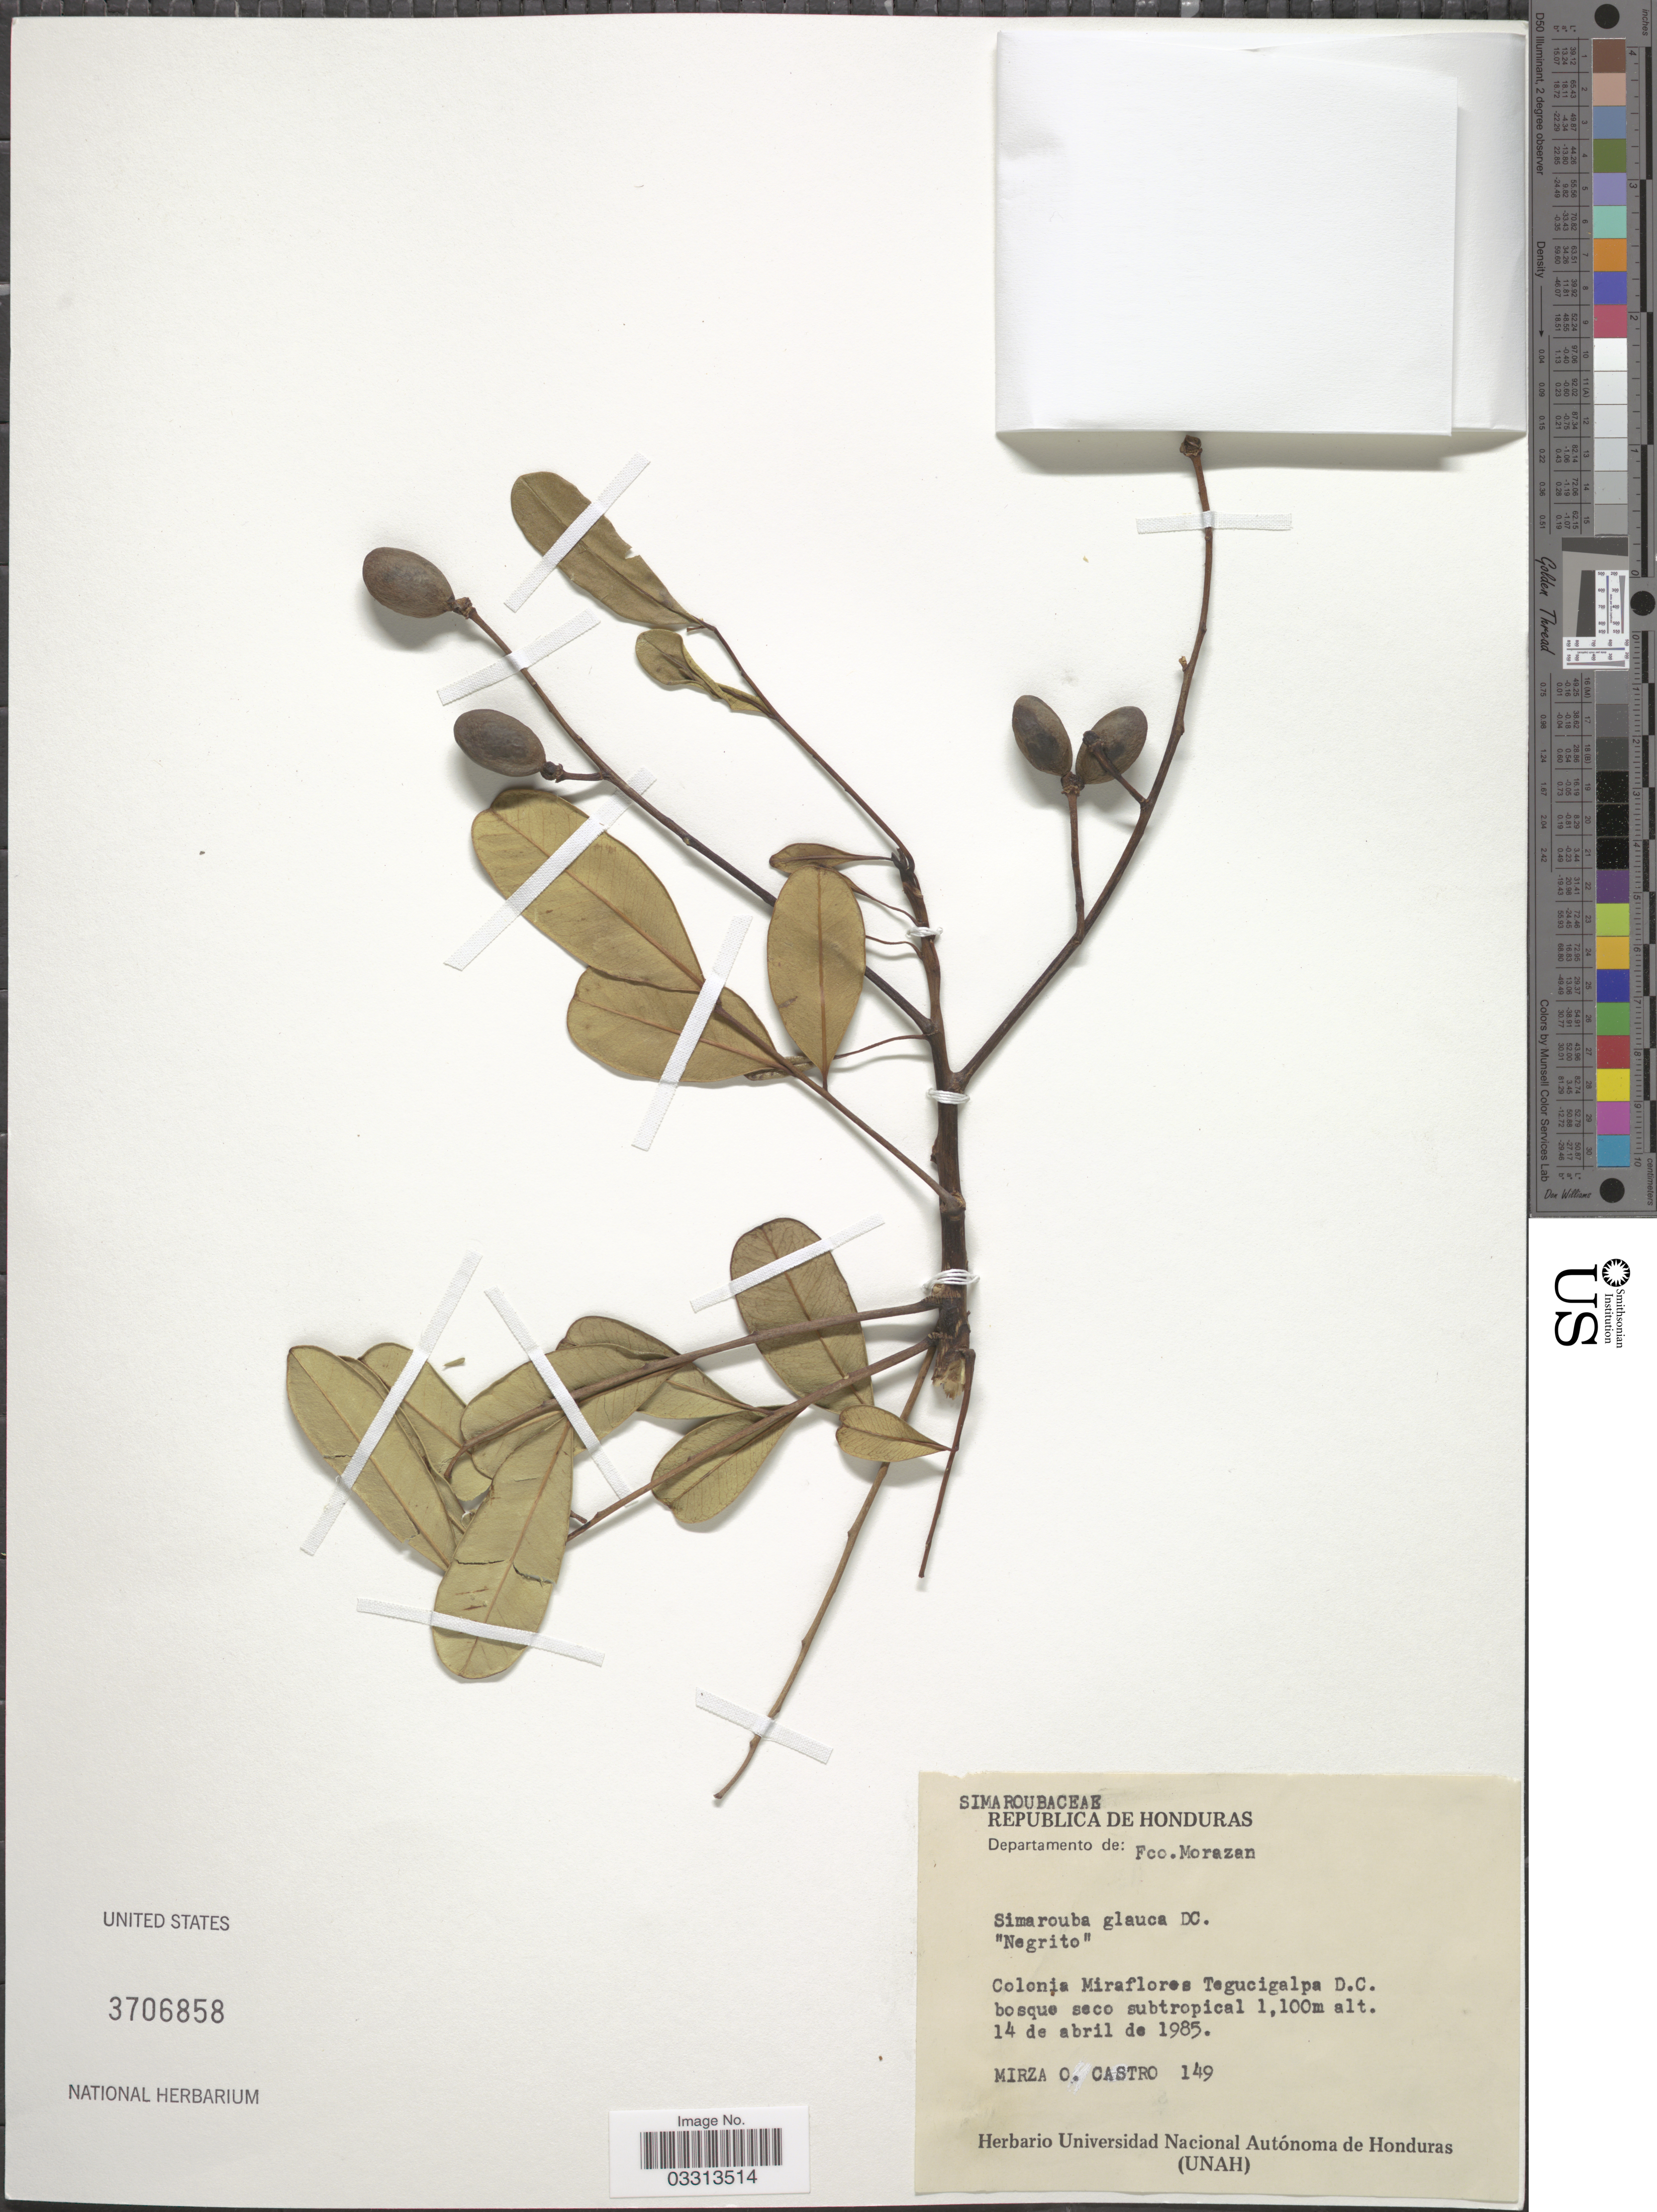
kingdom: Plantae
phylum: Tracheophyta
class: Magnoliopsida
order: Sapindales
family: Simaroubaceae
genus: Simarouba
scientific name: Simarouba glauca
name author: DC.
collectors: M. Castro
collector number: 149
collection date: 1985-04-14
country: Honduras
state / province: Fco. Morazán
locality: Departamento de: Fco. Morazan, Colonia Miraflores Tegucigalpa D.C.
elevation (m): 1100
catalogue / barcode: US 3706858